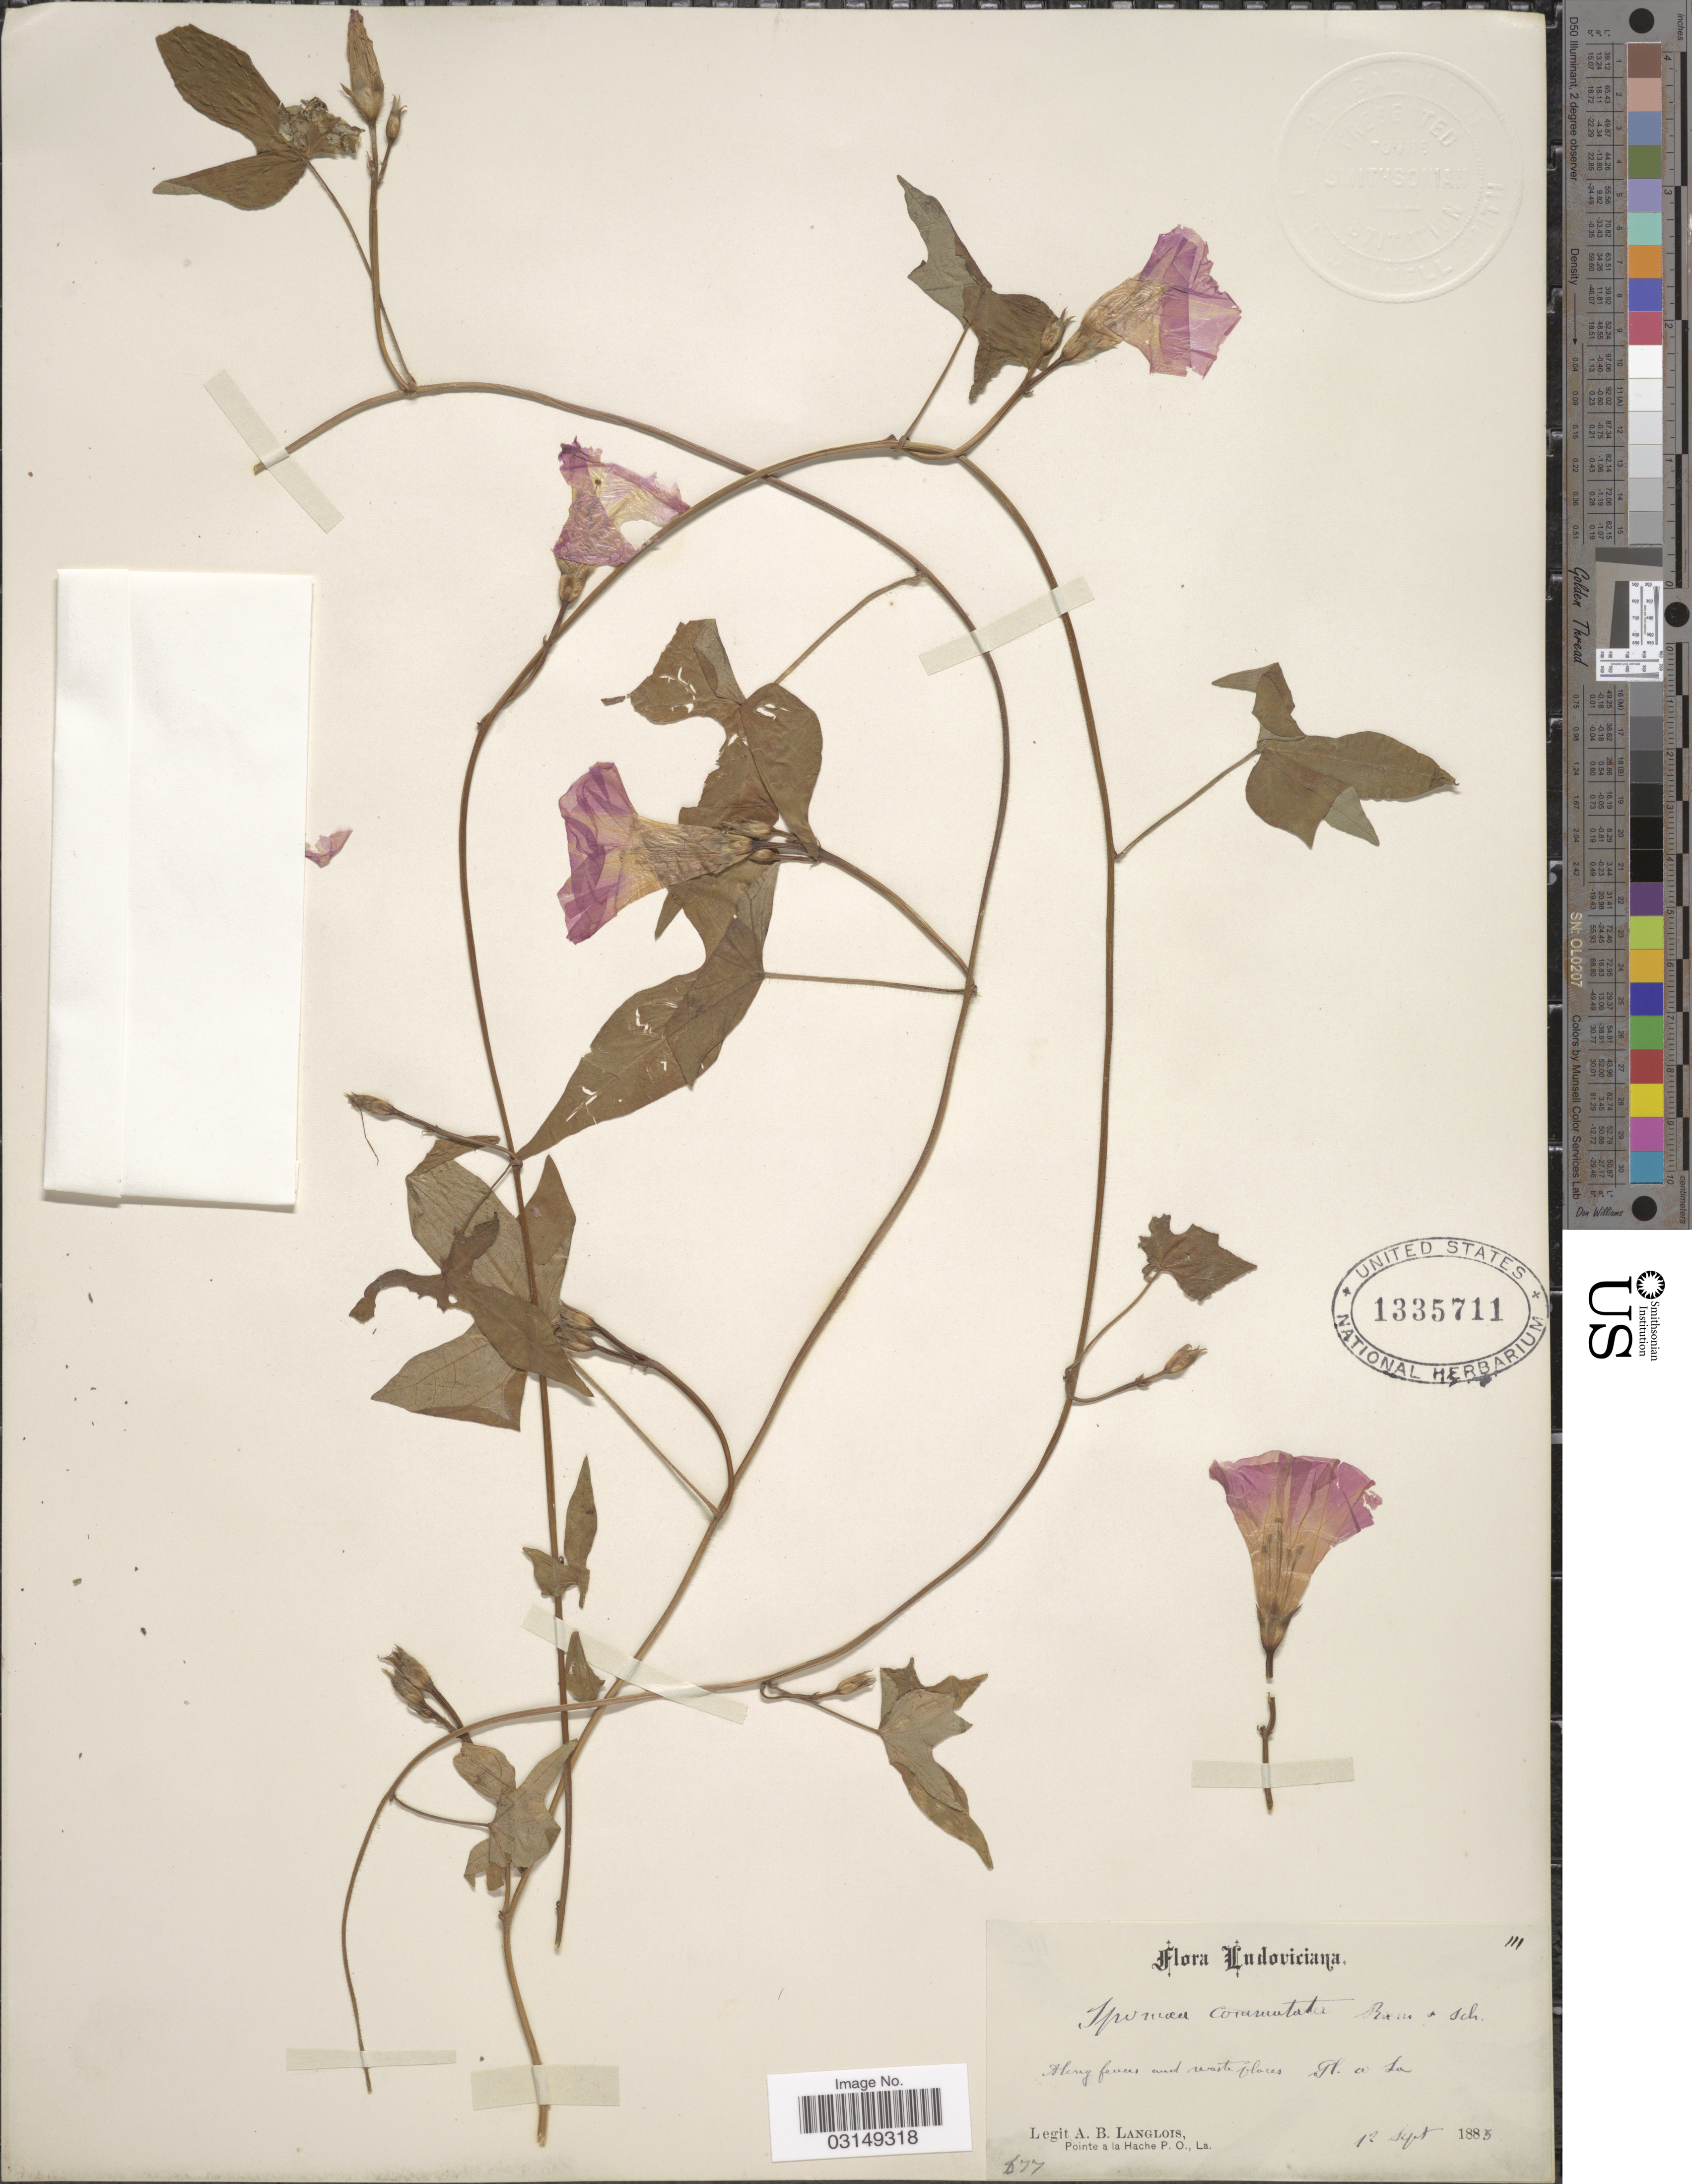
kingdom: Plantae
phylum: Tracheophyta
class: Magnoliopsida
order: Solanales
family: Convolvulaceae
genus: Ipomoea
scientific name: Ipomoea trichocarpa var. trichocarpa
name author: Elliott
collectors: A. Langlois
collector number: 111?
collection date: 1883-09-12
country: United States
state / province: Louisiana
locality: Ludoviciana.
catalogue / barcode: US 1335711